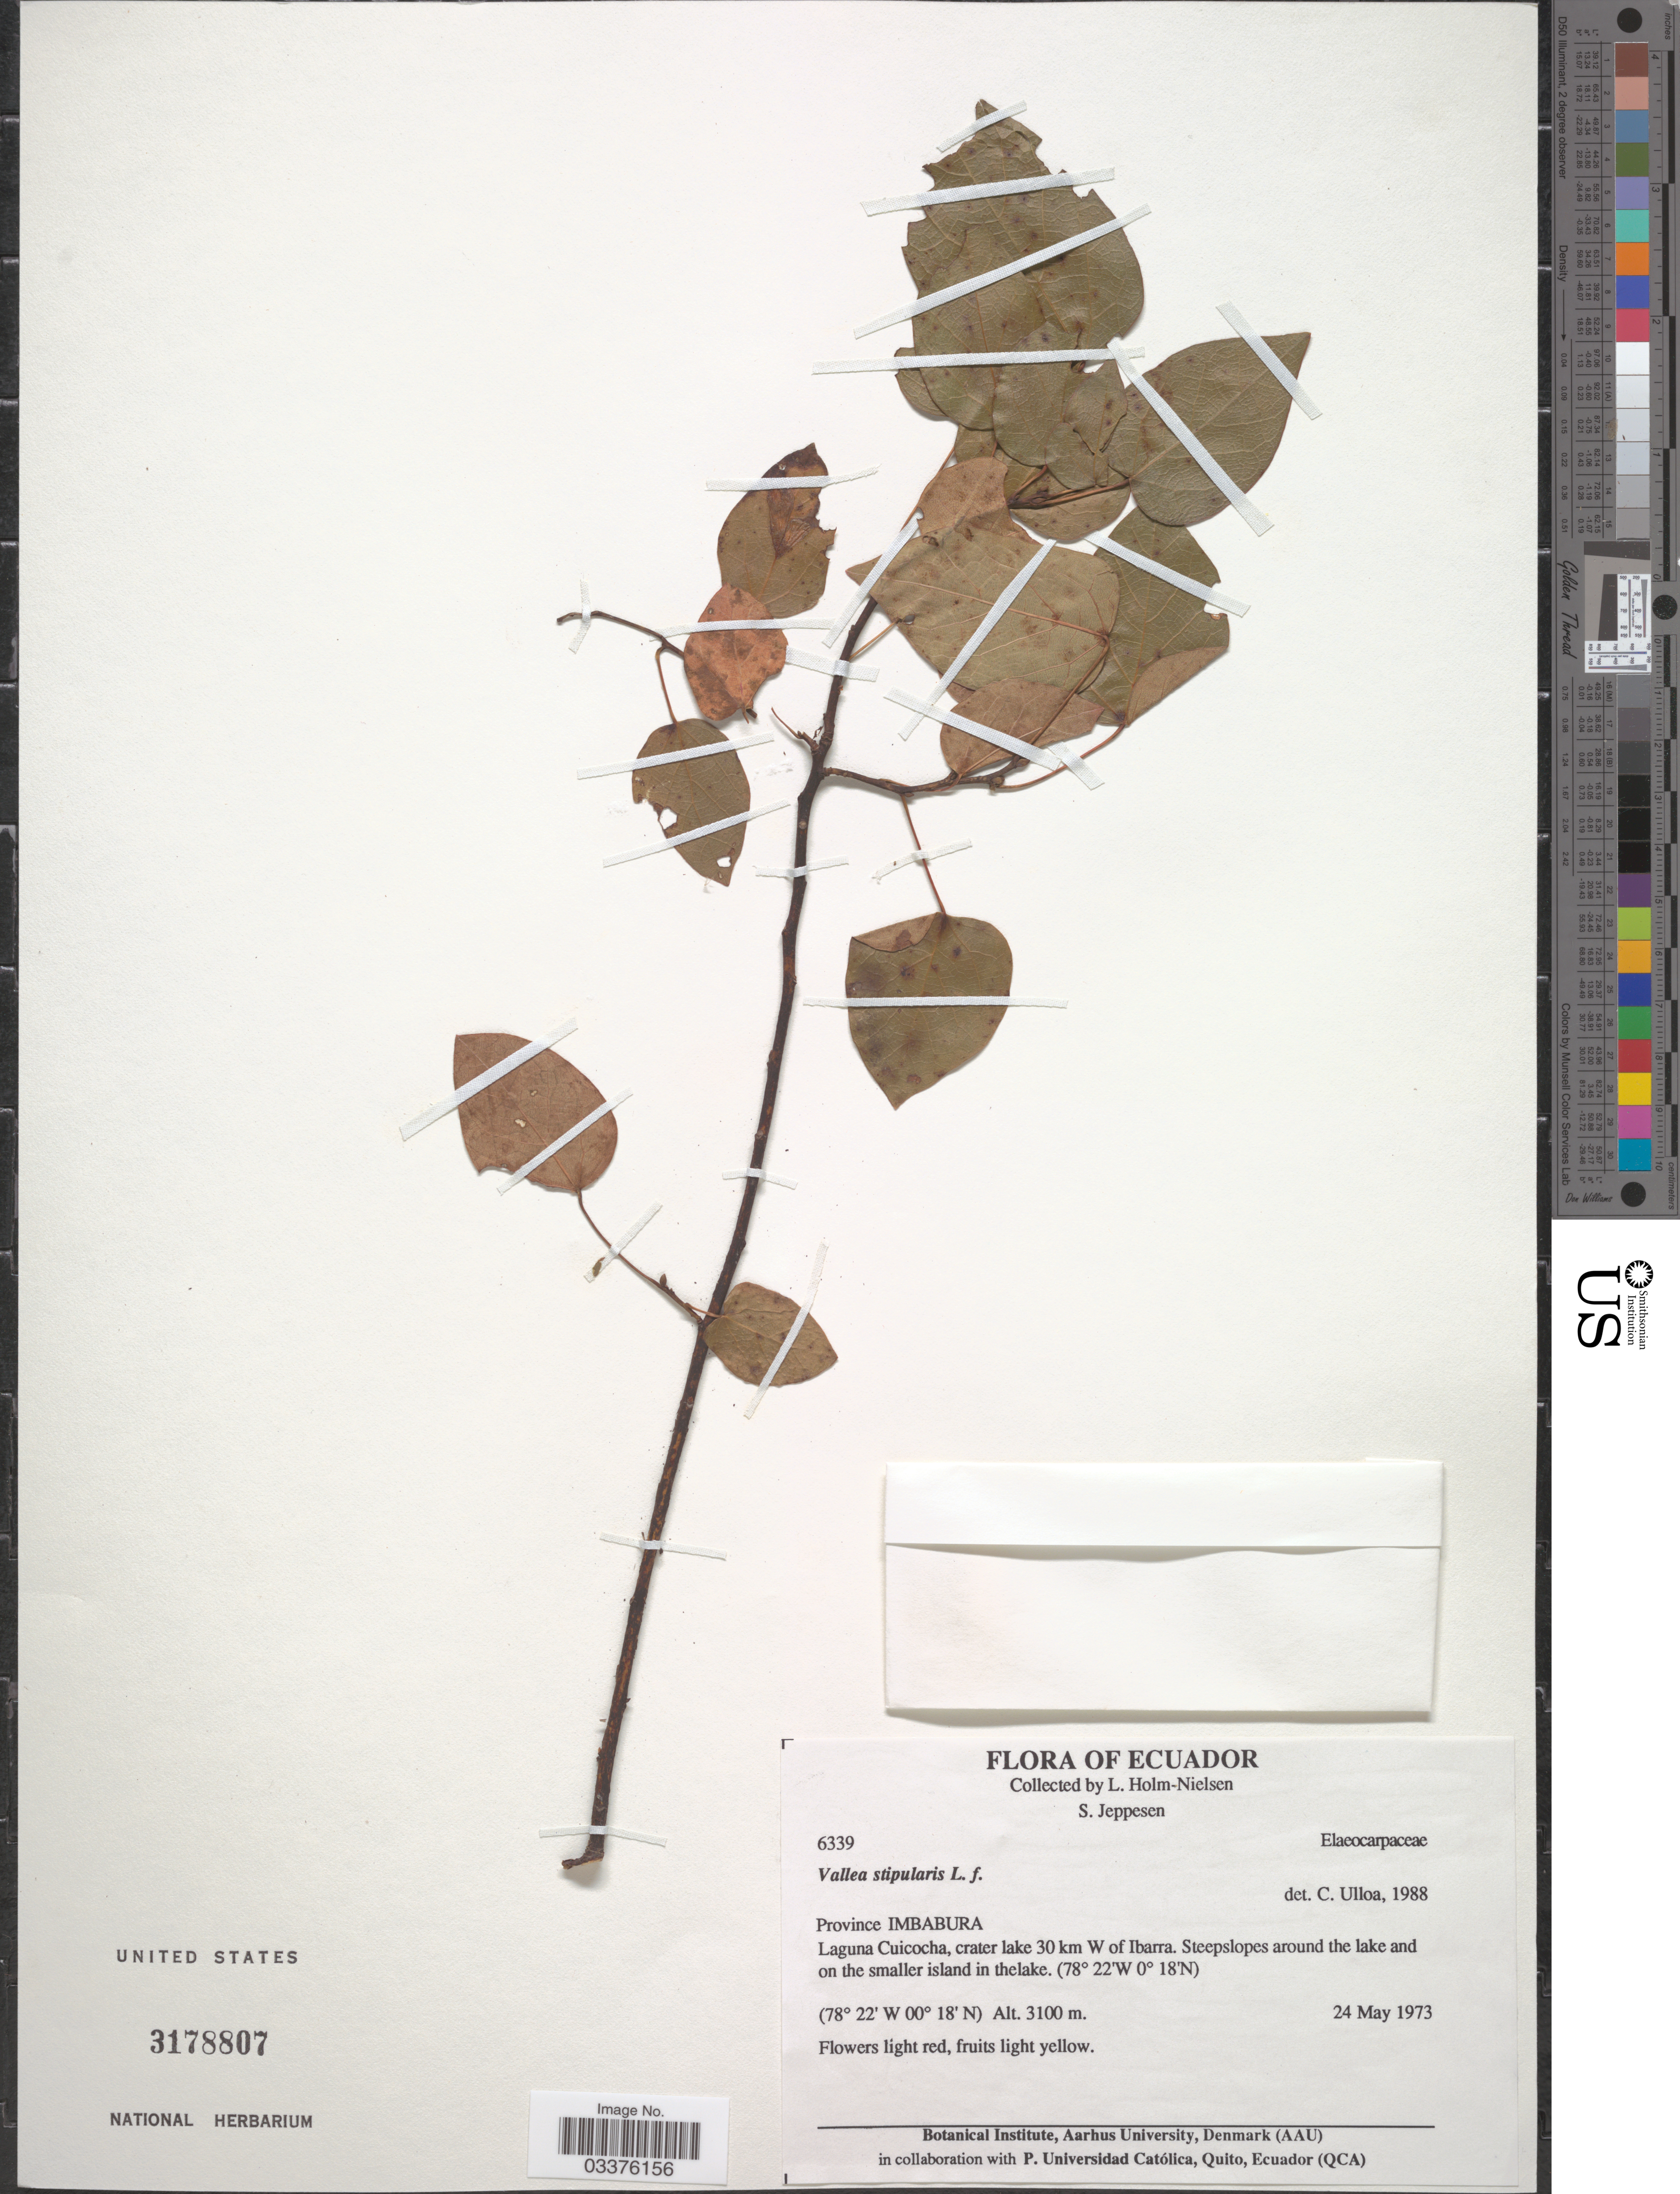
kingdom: Plantae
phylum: Tracheophyta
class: Magnoliopsida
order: Oxalidales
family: Elaeocarpaceae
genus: Vallea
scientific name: Vallea pubescens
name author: Kunth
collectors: L. Holm-Nielsen & S. Jeppesen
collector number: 6339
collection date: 1973-05-24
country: Ecuador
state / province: Imbabura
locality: Laguna Cuicocha, crater lake 30 km W of Ibarra. Steepslopes around the lake and on the smaller island in thelake.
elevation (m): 3100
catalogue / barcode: US 3178807